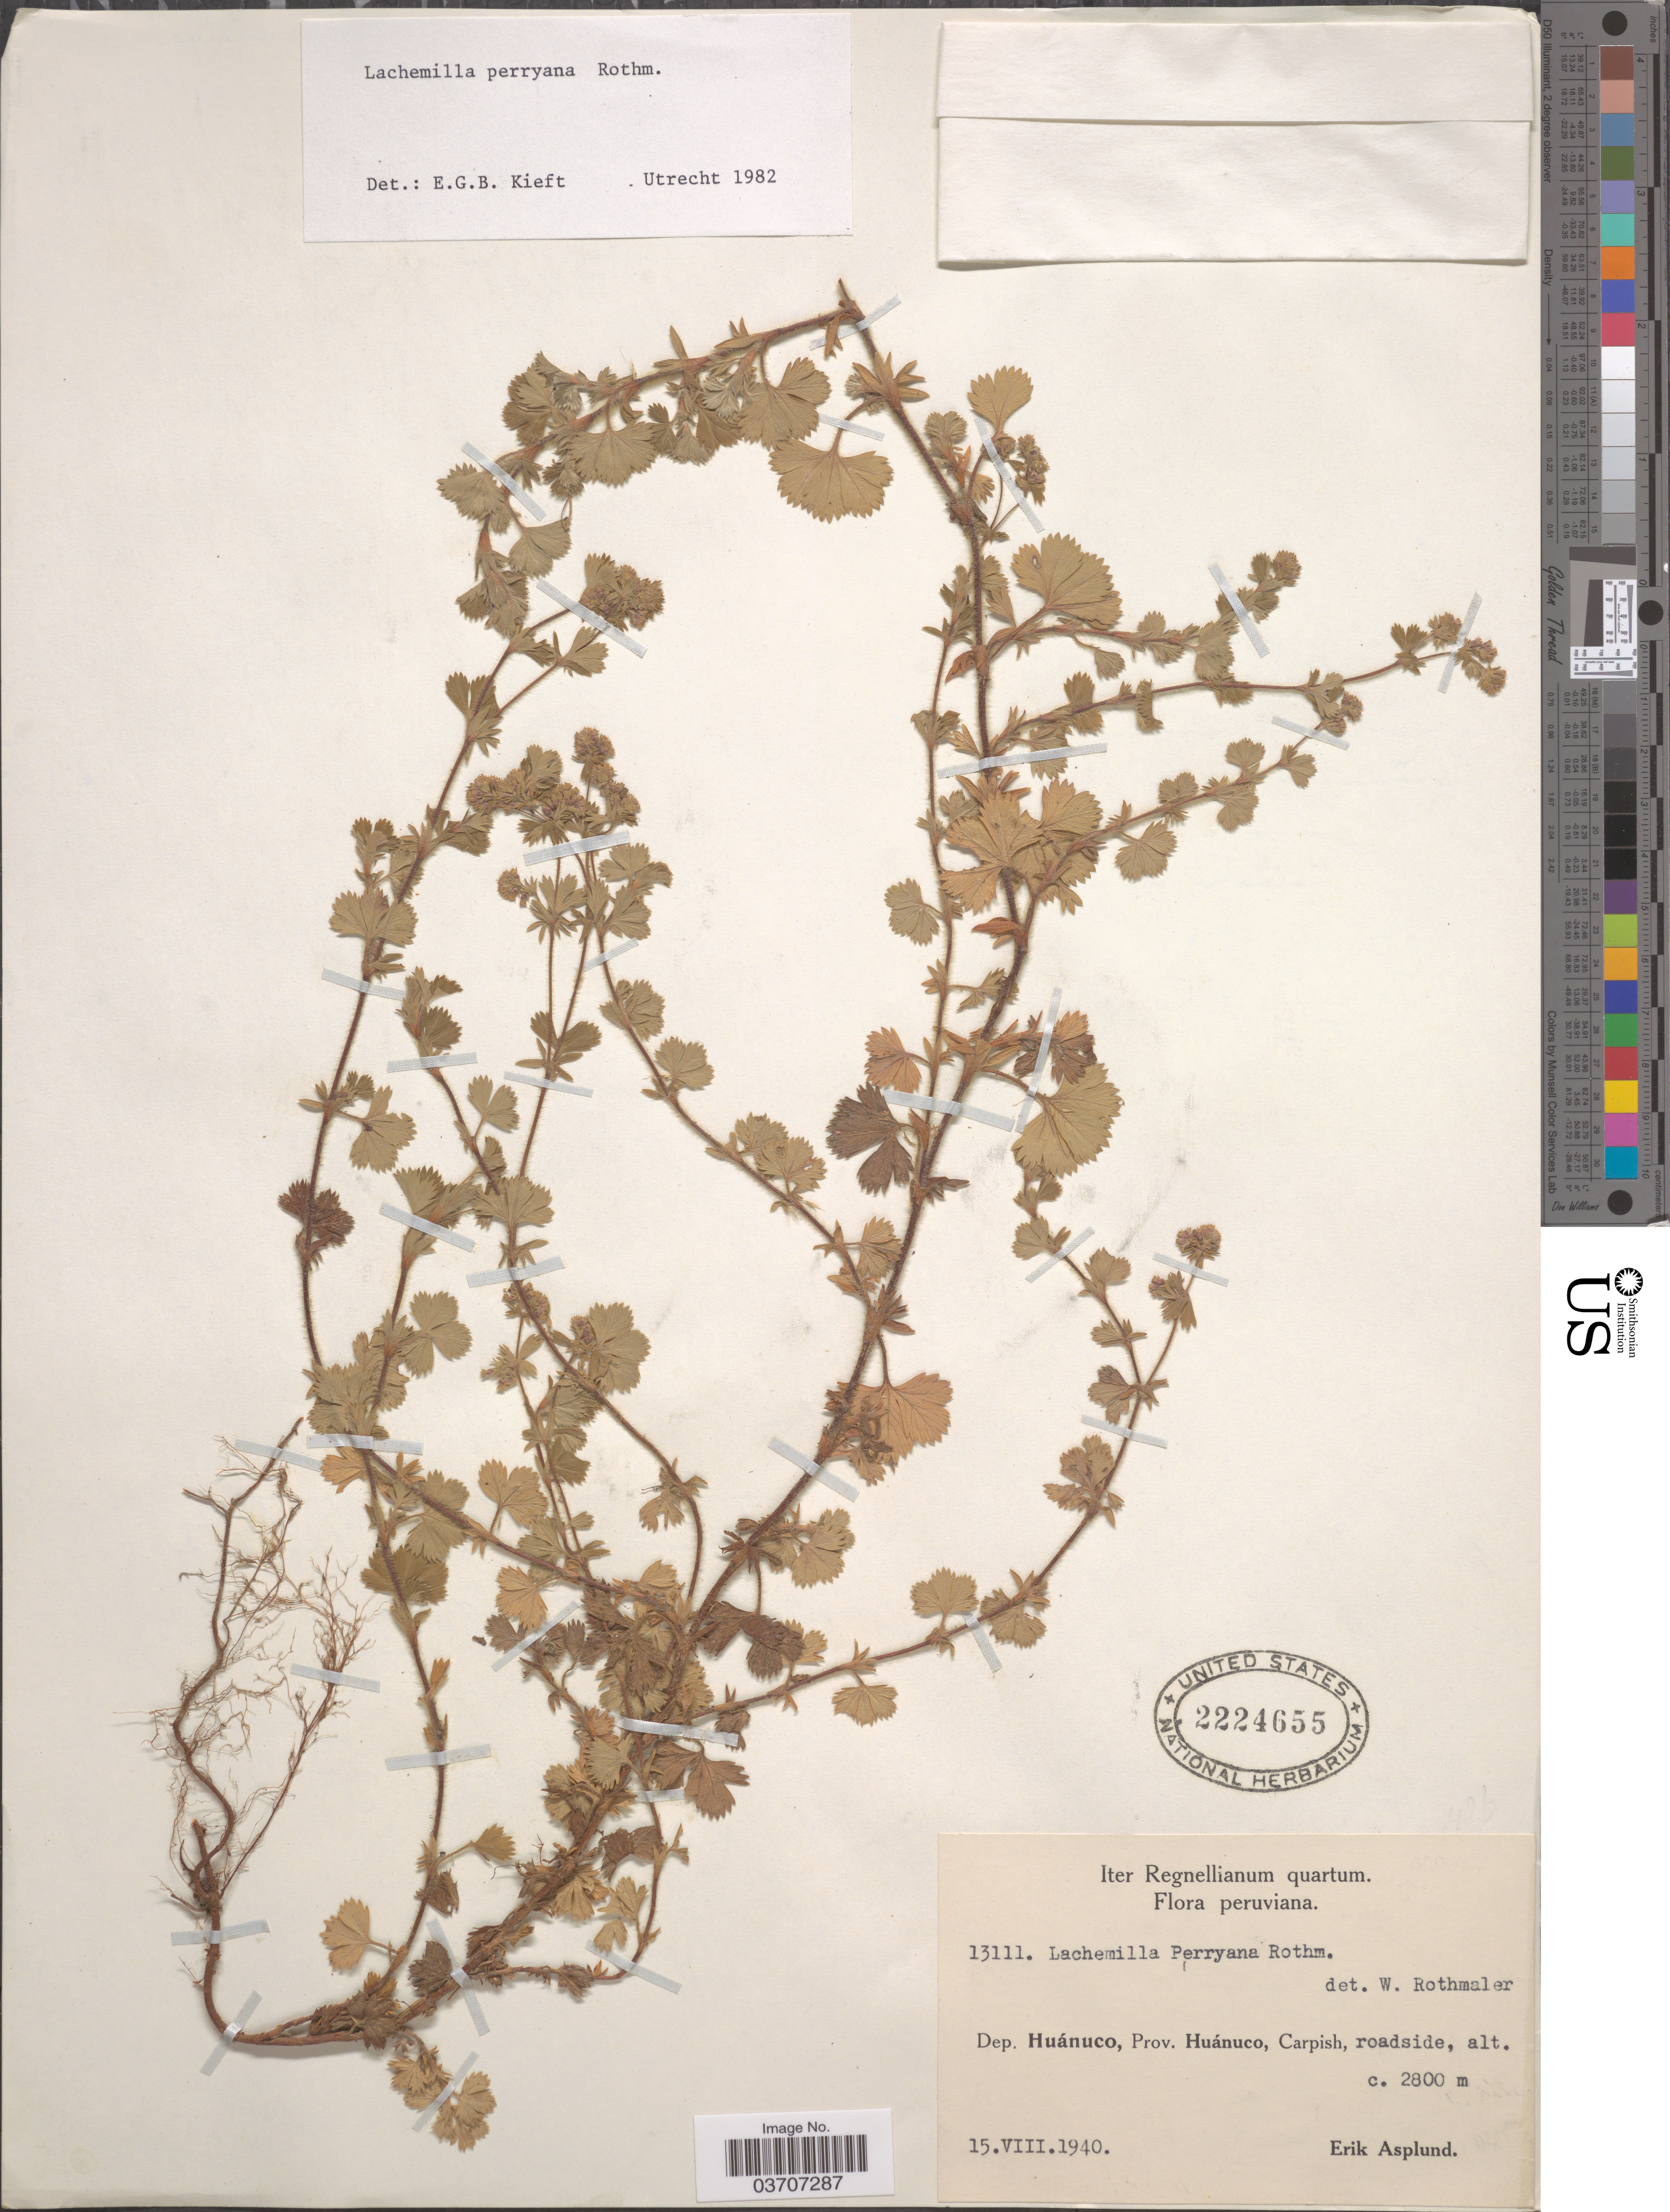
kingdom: Plantae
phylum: Tracheophyta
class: Magnoliopsida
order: Rosales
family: Rosaceae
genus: Lachemilla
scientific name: Lachemilla perryana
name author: Rothm.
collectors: E. Asplund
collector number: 13111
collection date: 1940-08-15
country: Peru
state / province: Huánuco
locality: Dep. Huánuco, Prov. Huánuco, Carpish.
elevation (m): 2800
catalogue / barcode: US 2224655